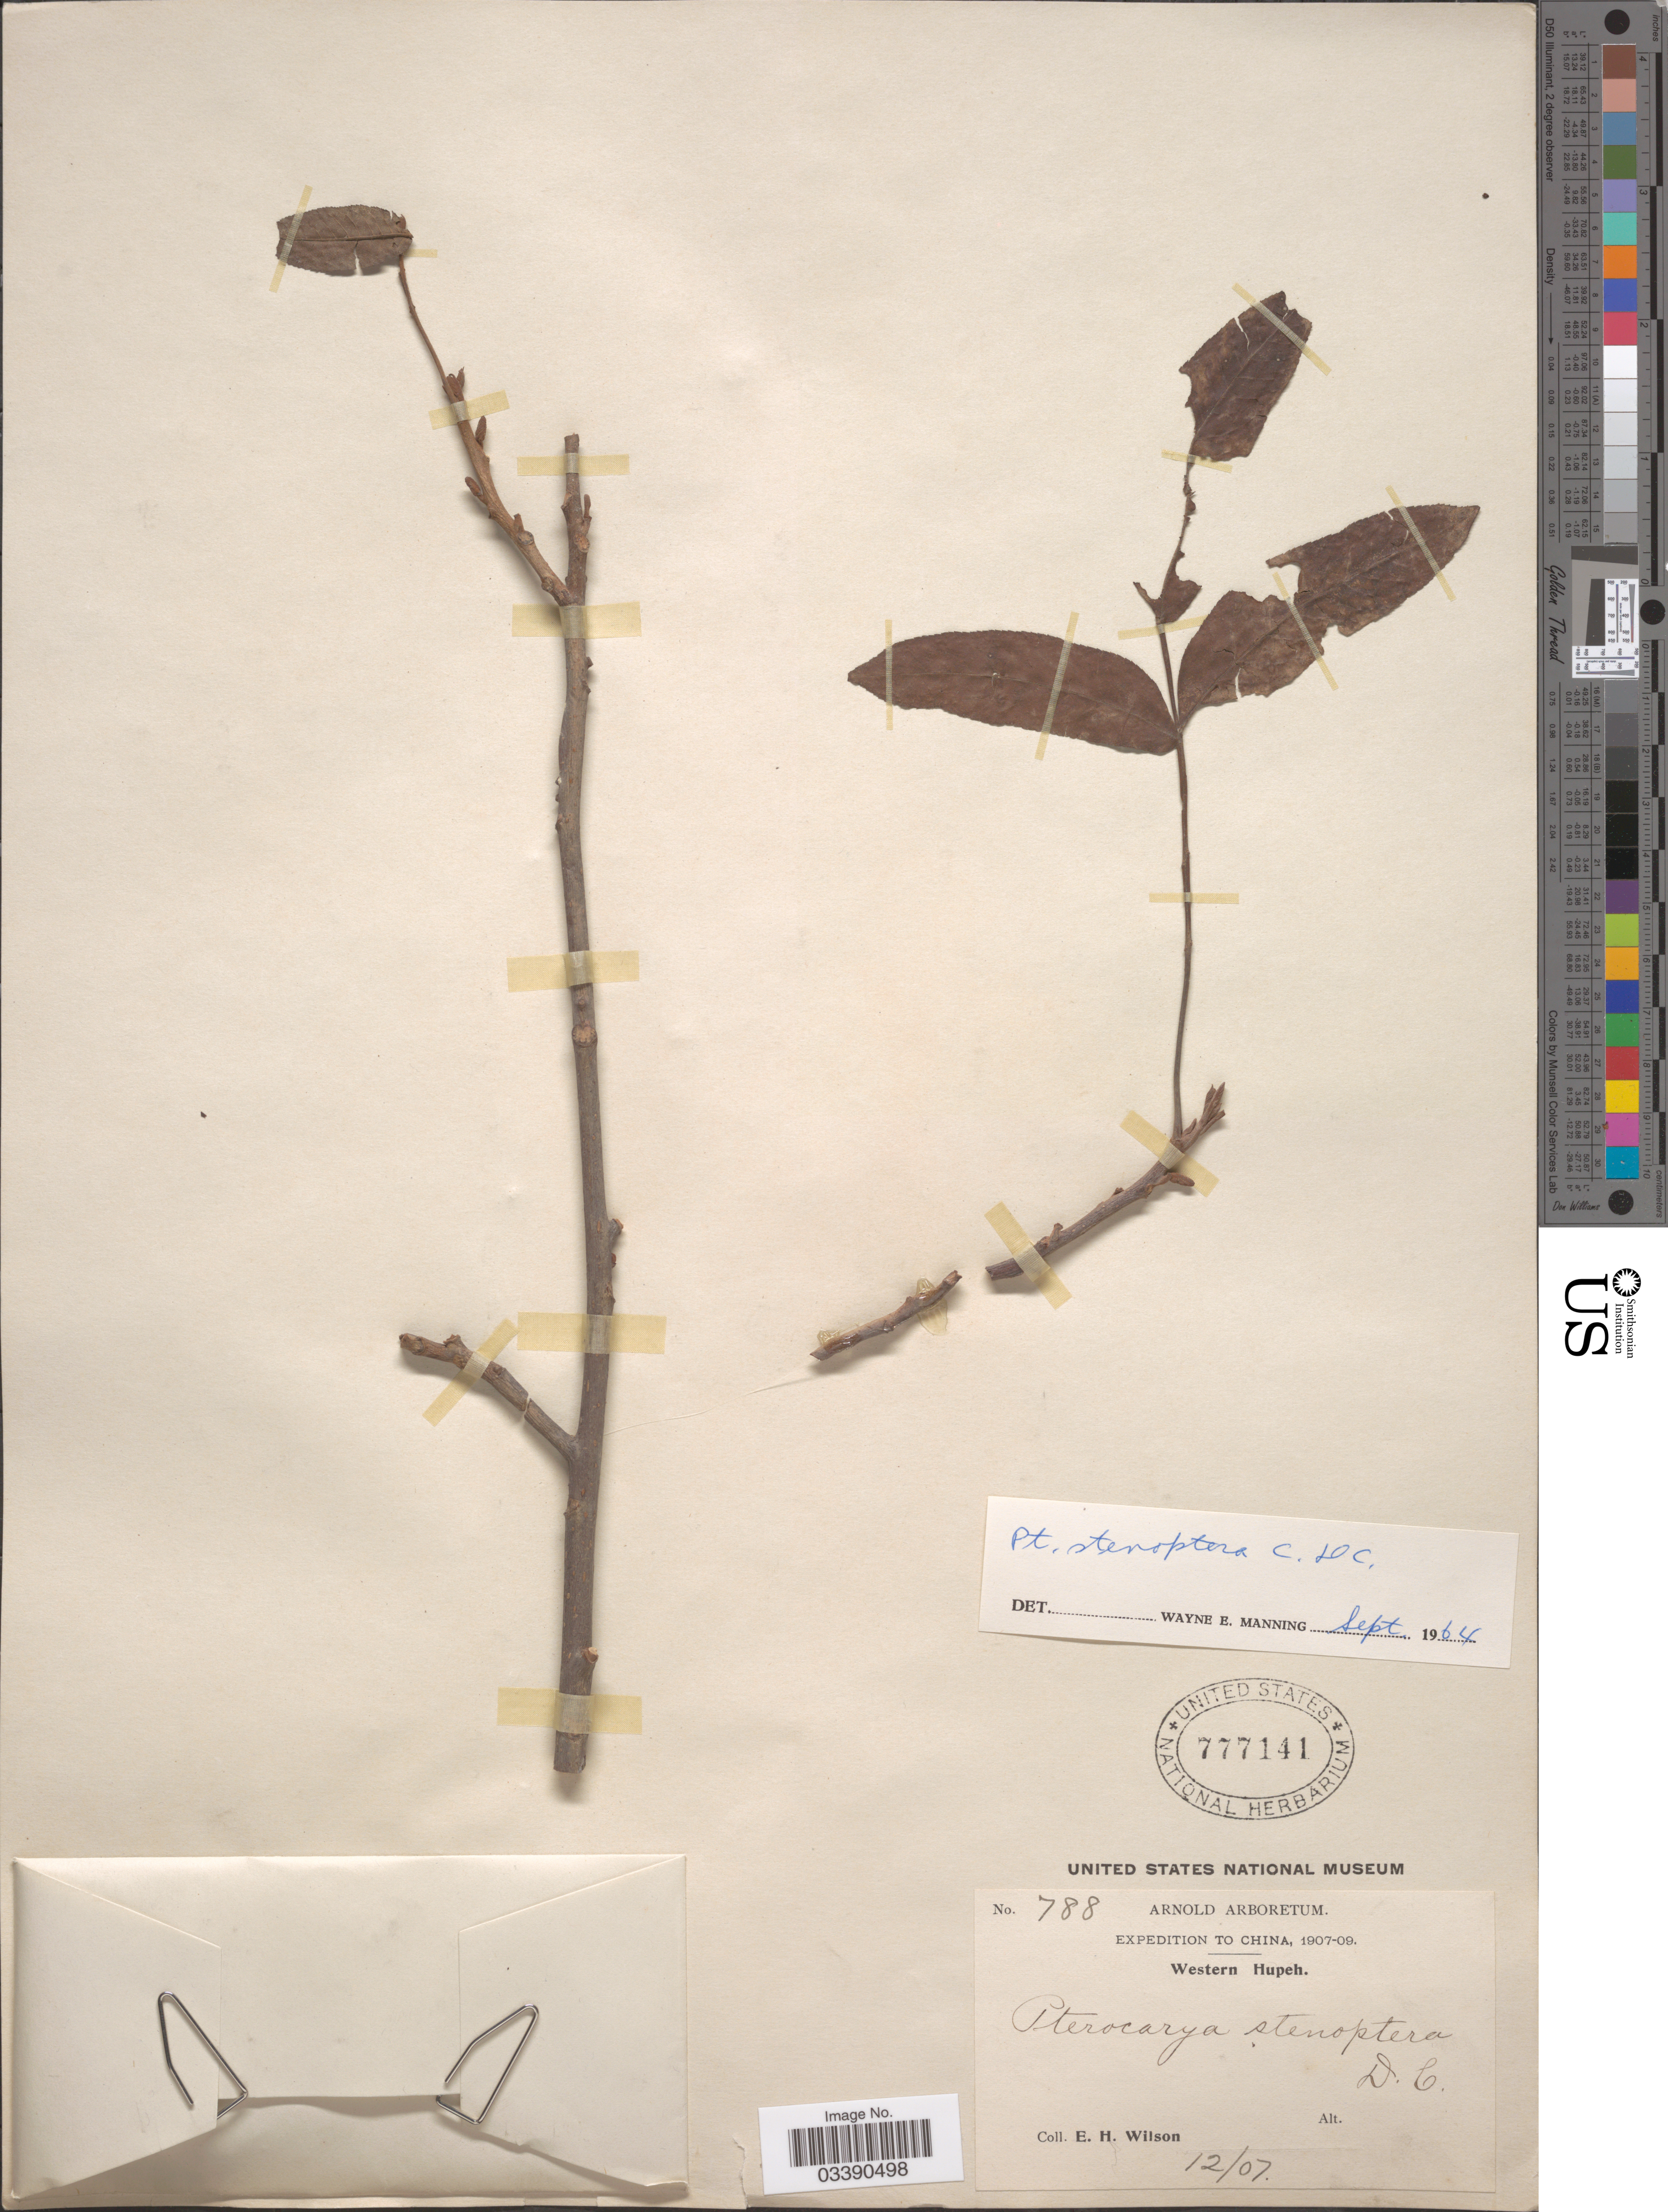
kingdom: Plantae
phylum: Tracheophyta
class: Magnoliopsida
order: Fagales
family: Juglandaceae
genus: Pterocarya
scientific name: Pterocarya stenoptera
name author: C. DC.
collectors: E. Wilson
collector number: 788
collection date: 1907-12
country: China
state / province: Hubei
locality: Western Hupeh.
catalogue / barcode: US 777141